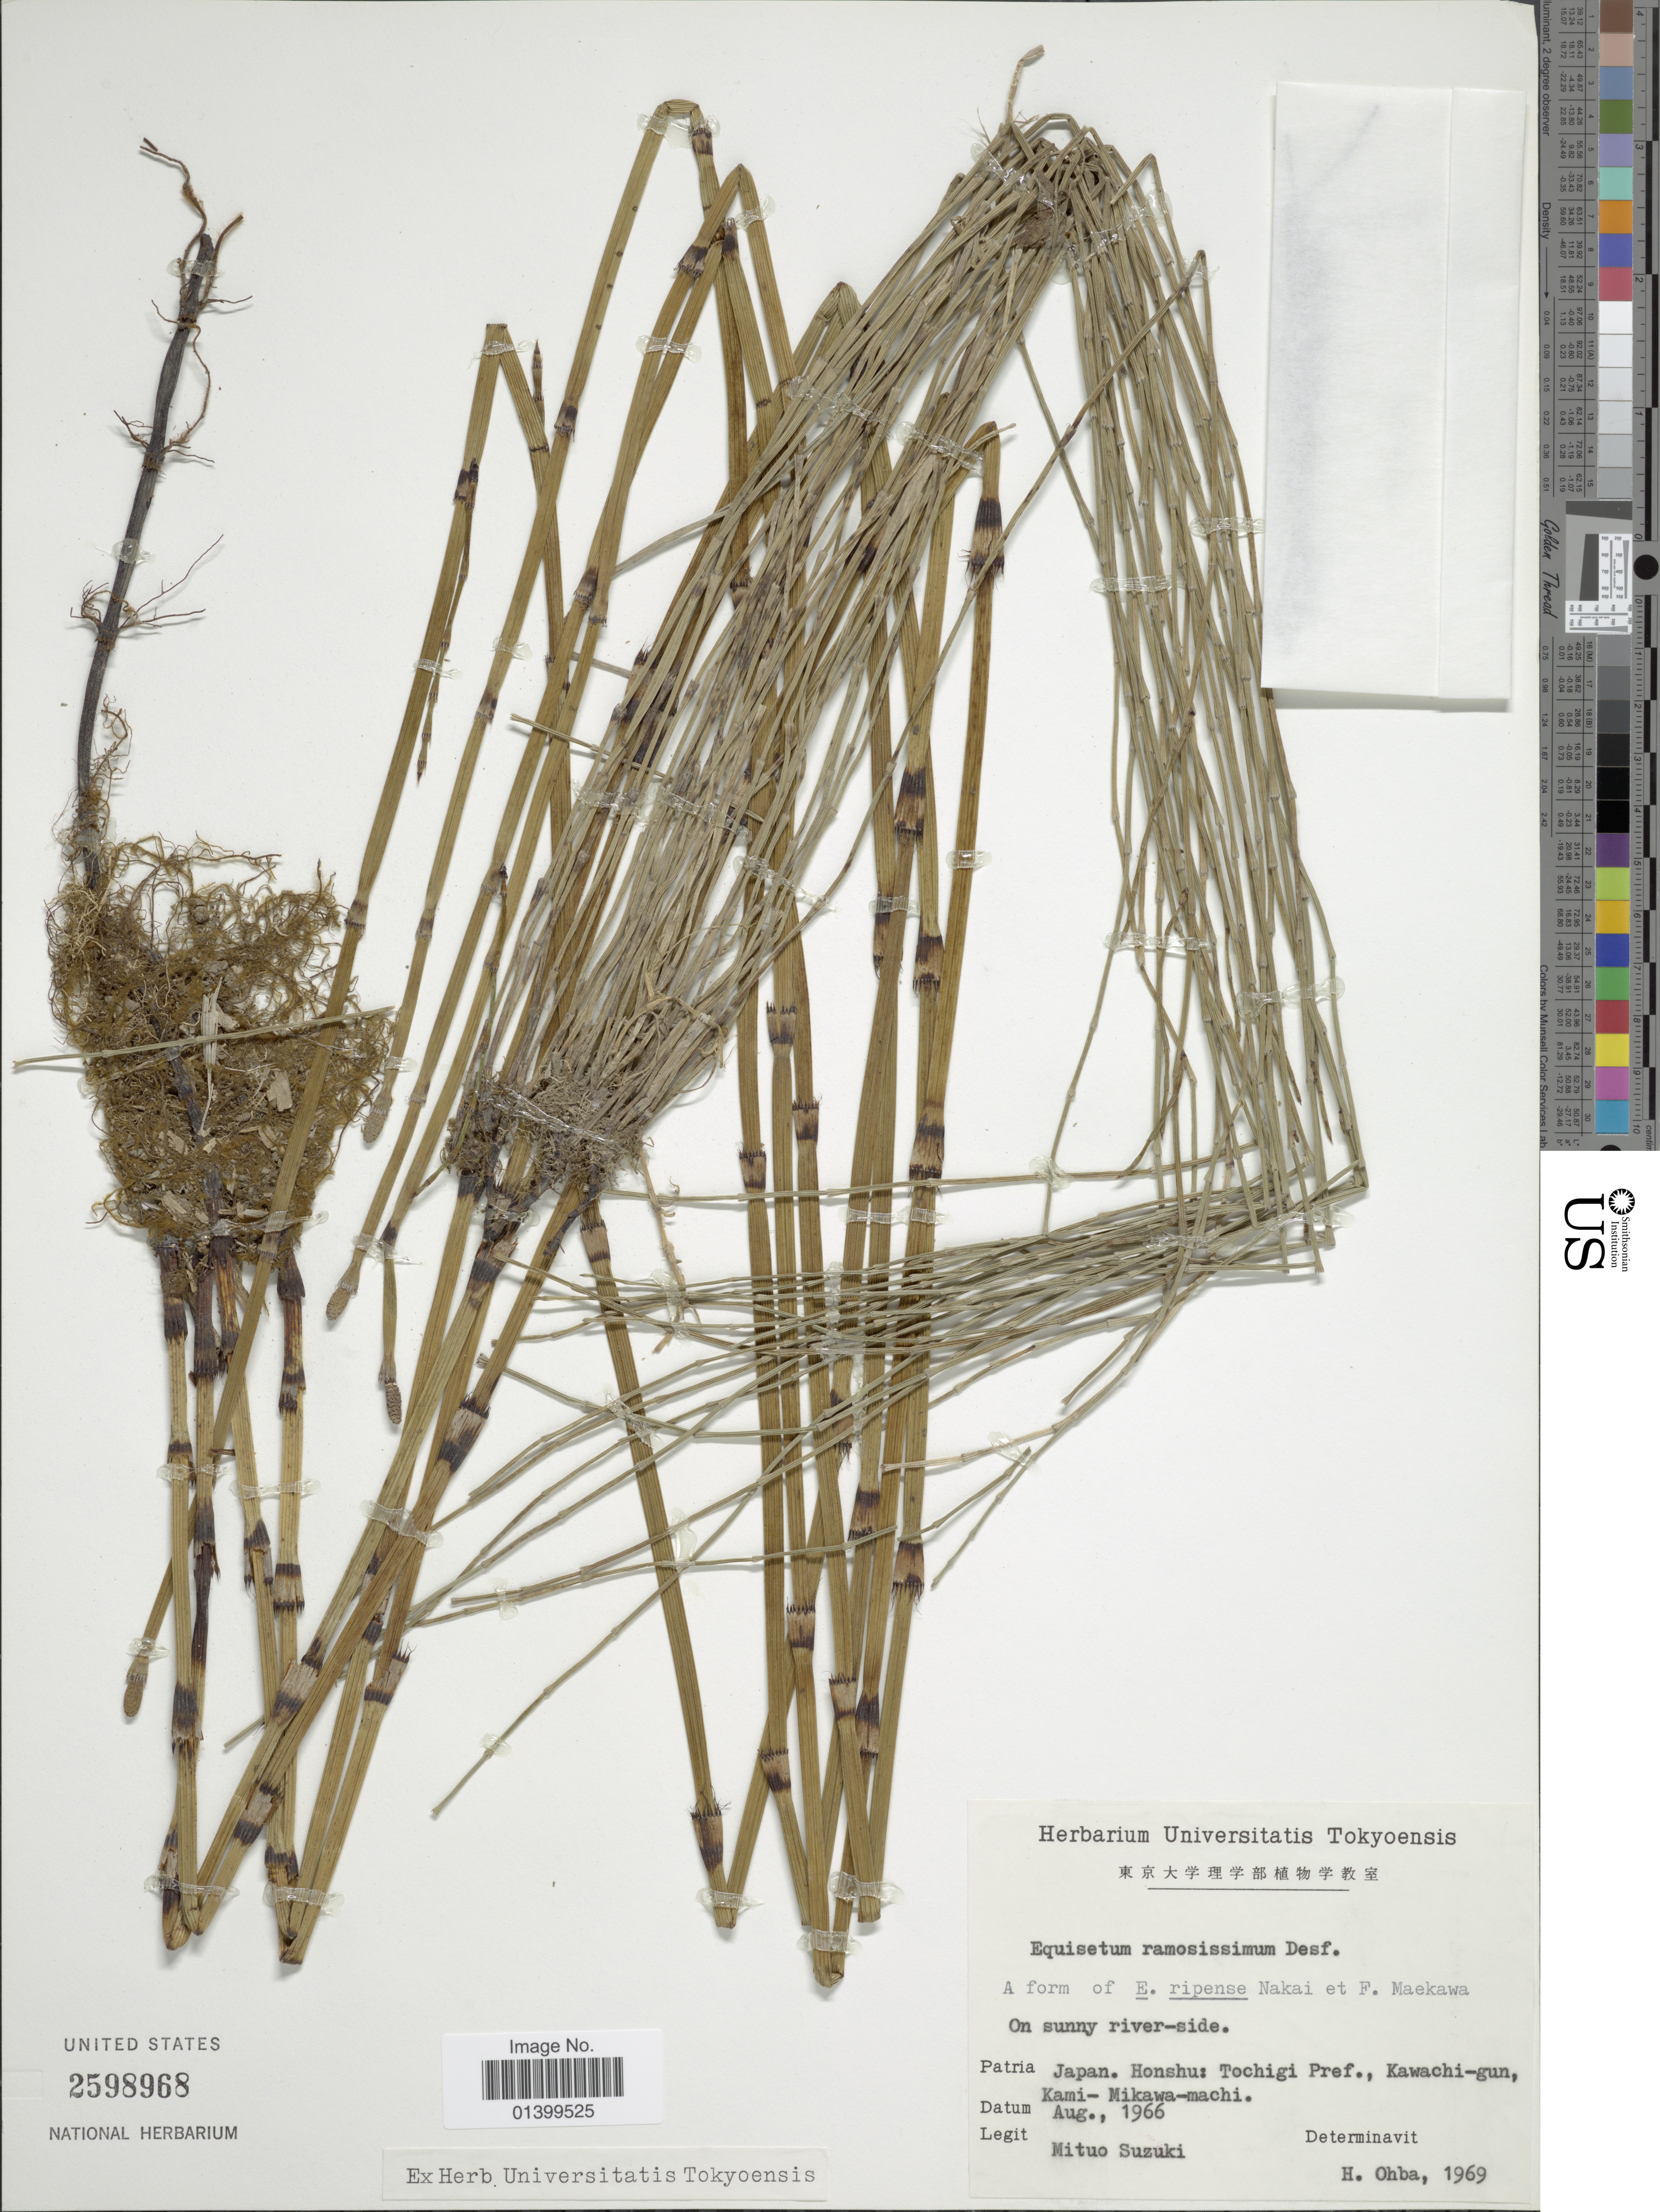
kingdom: Plantae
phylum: Tracheophyta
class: Polypodiopsida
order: Equisetales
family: Equisetaceae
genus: Equisetum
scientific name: Equisetum ramosissimum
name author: Desf.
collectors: M. Suzuki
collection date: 1966-08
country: Japan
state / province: Totigi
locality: Patria Japan. Honshu: Tochigi Pref., Kawachi-gun, Kami-Mikawa-machi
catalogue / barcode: US 2598968